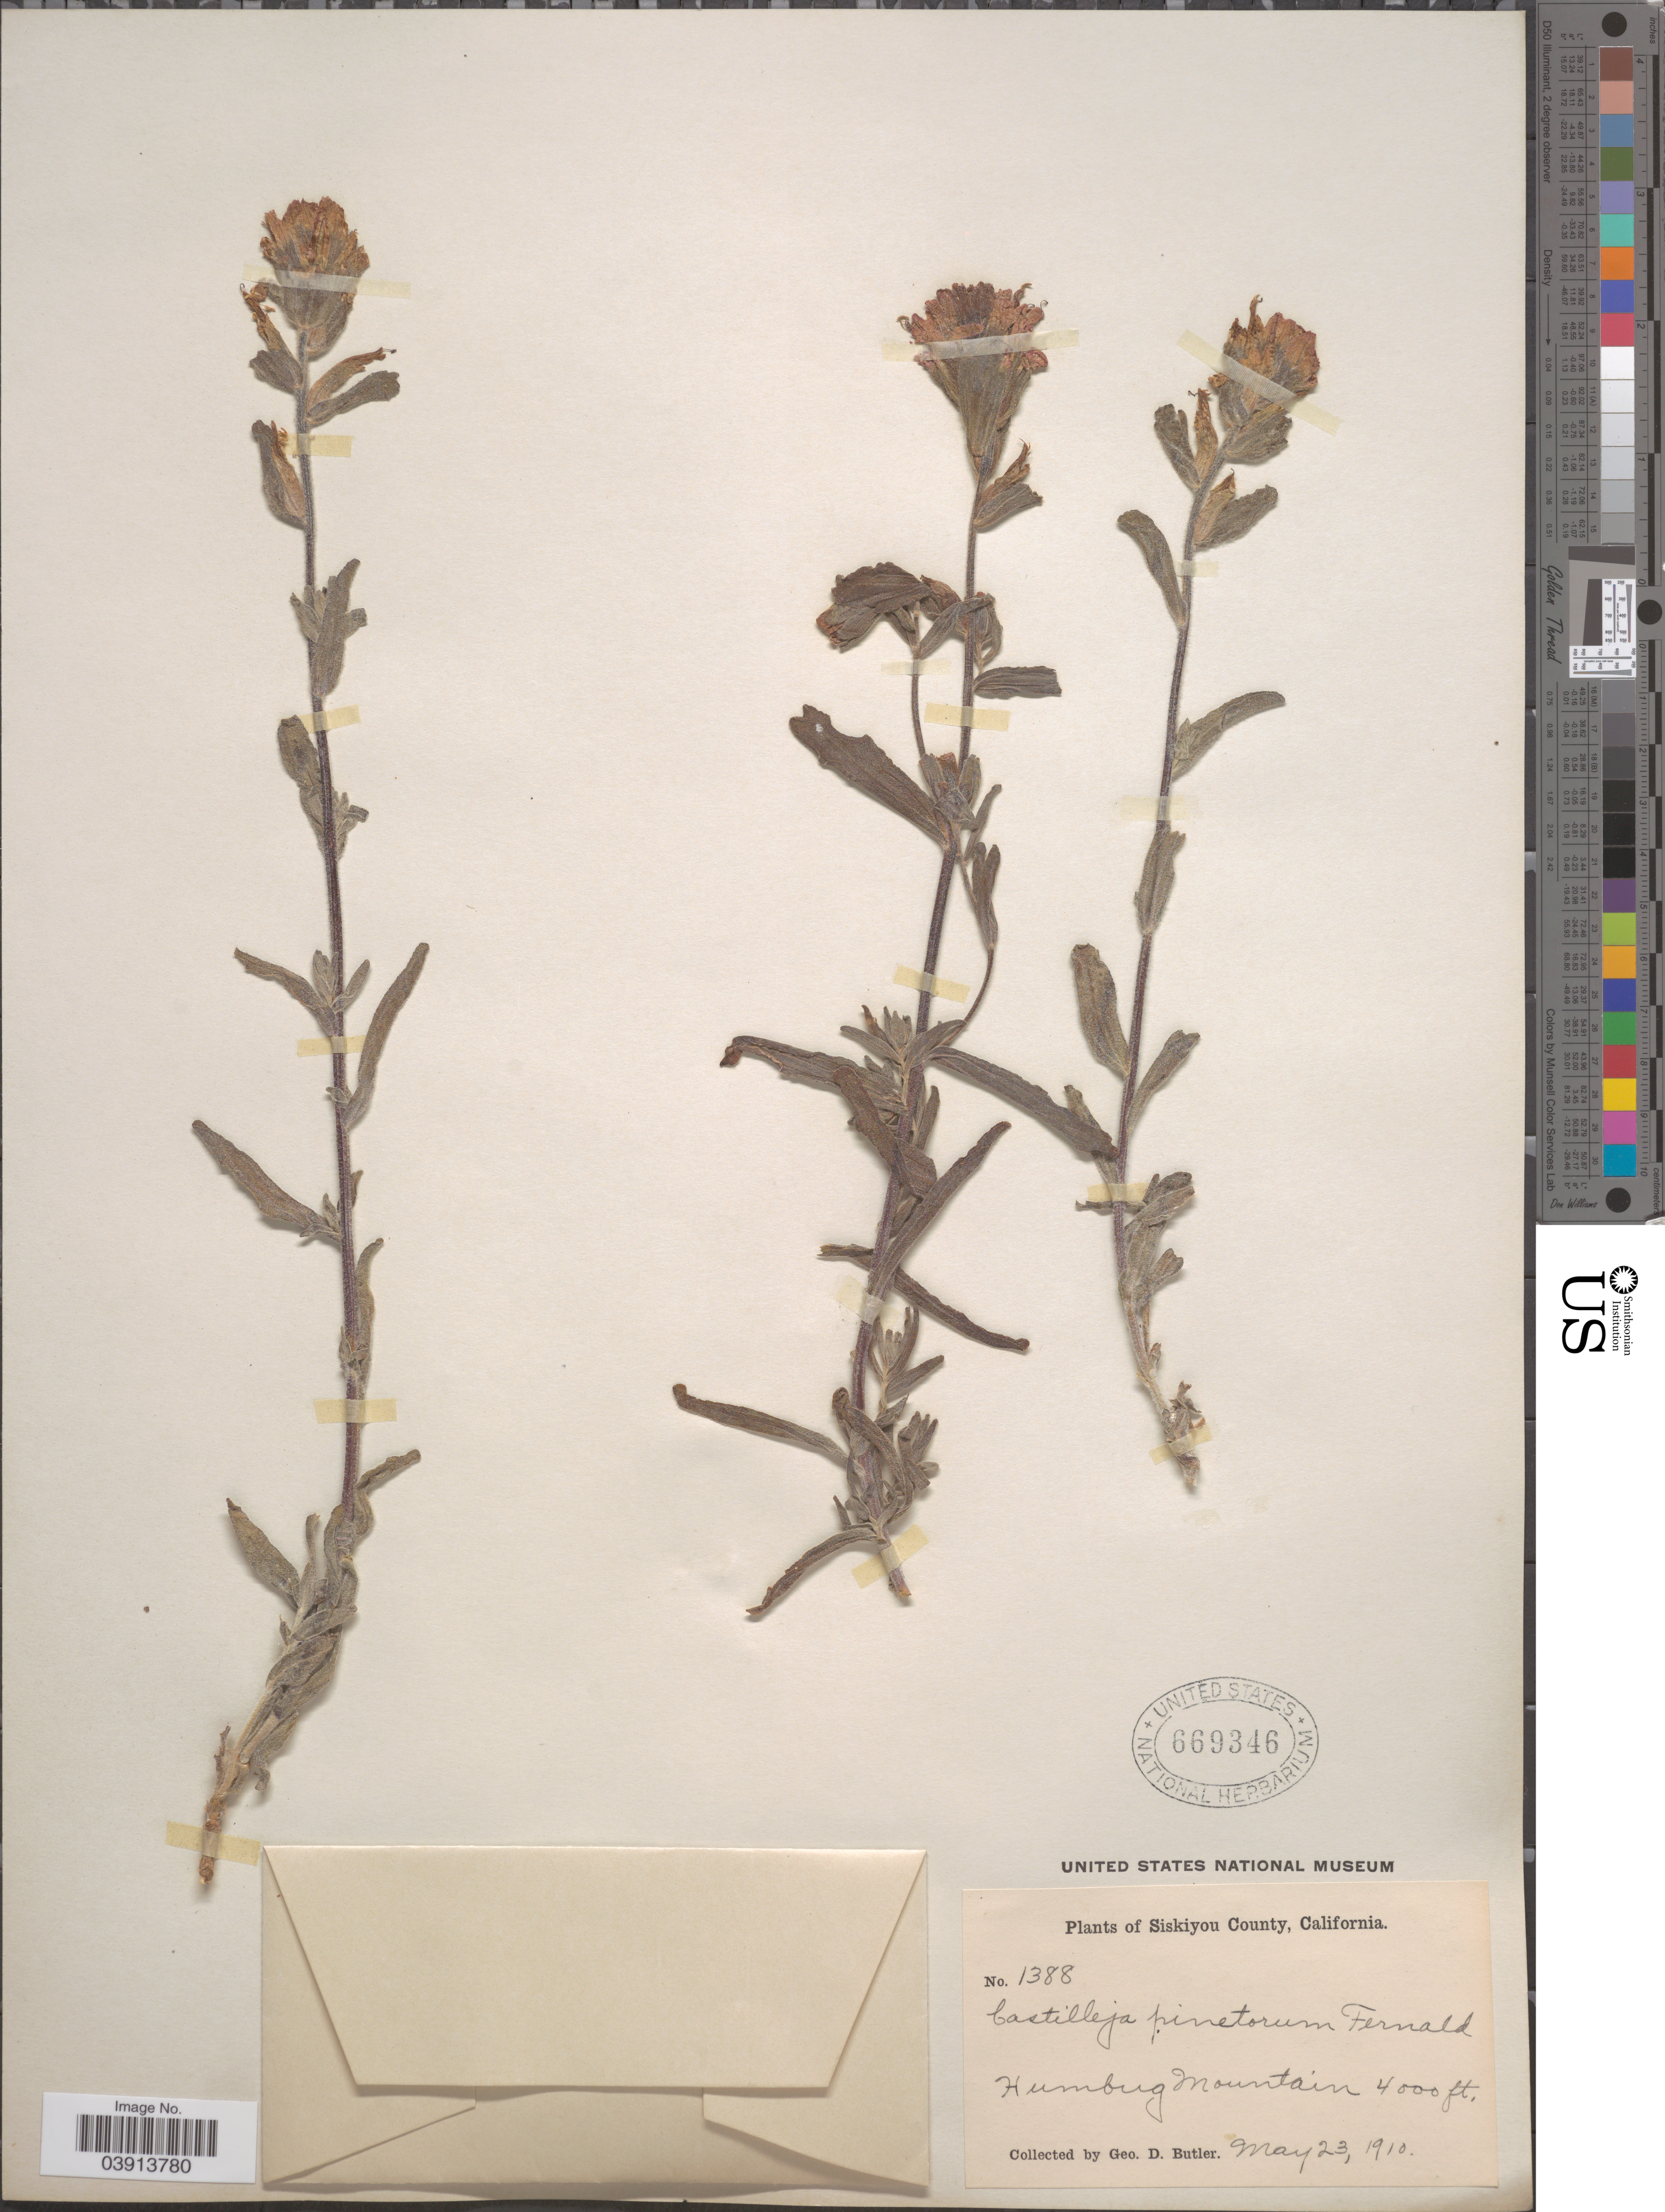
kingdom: Plantae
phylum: Tracheophyta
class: Magnoliopsida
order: Lamiales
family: Orobanchaceae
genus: Castilleja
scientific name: Castilleja pruinosa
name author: Fernald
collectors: G. D. Butler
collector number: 1388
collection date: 1910-05-23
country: United States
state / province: California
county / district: Siskiyou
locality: Siskiyou County. Humbug Mountain.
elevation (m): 1219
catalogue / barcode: US 669346